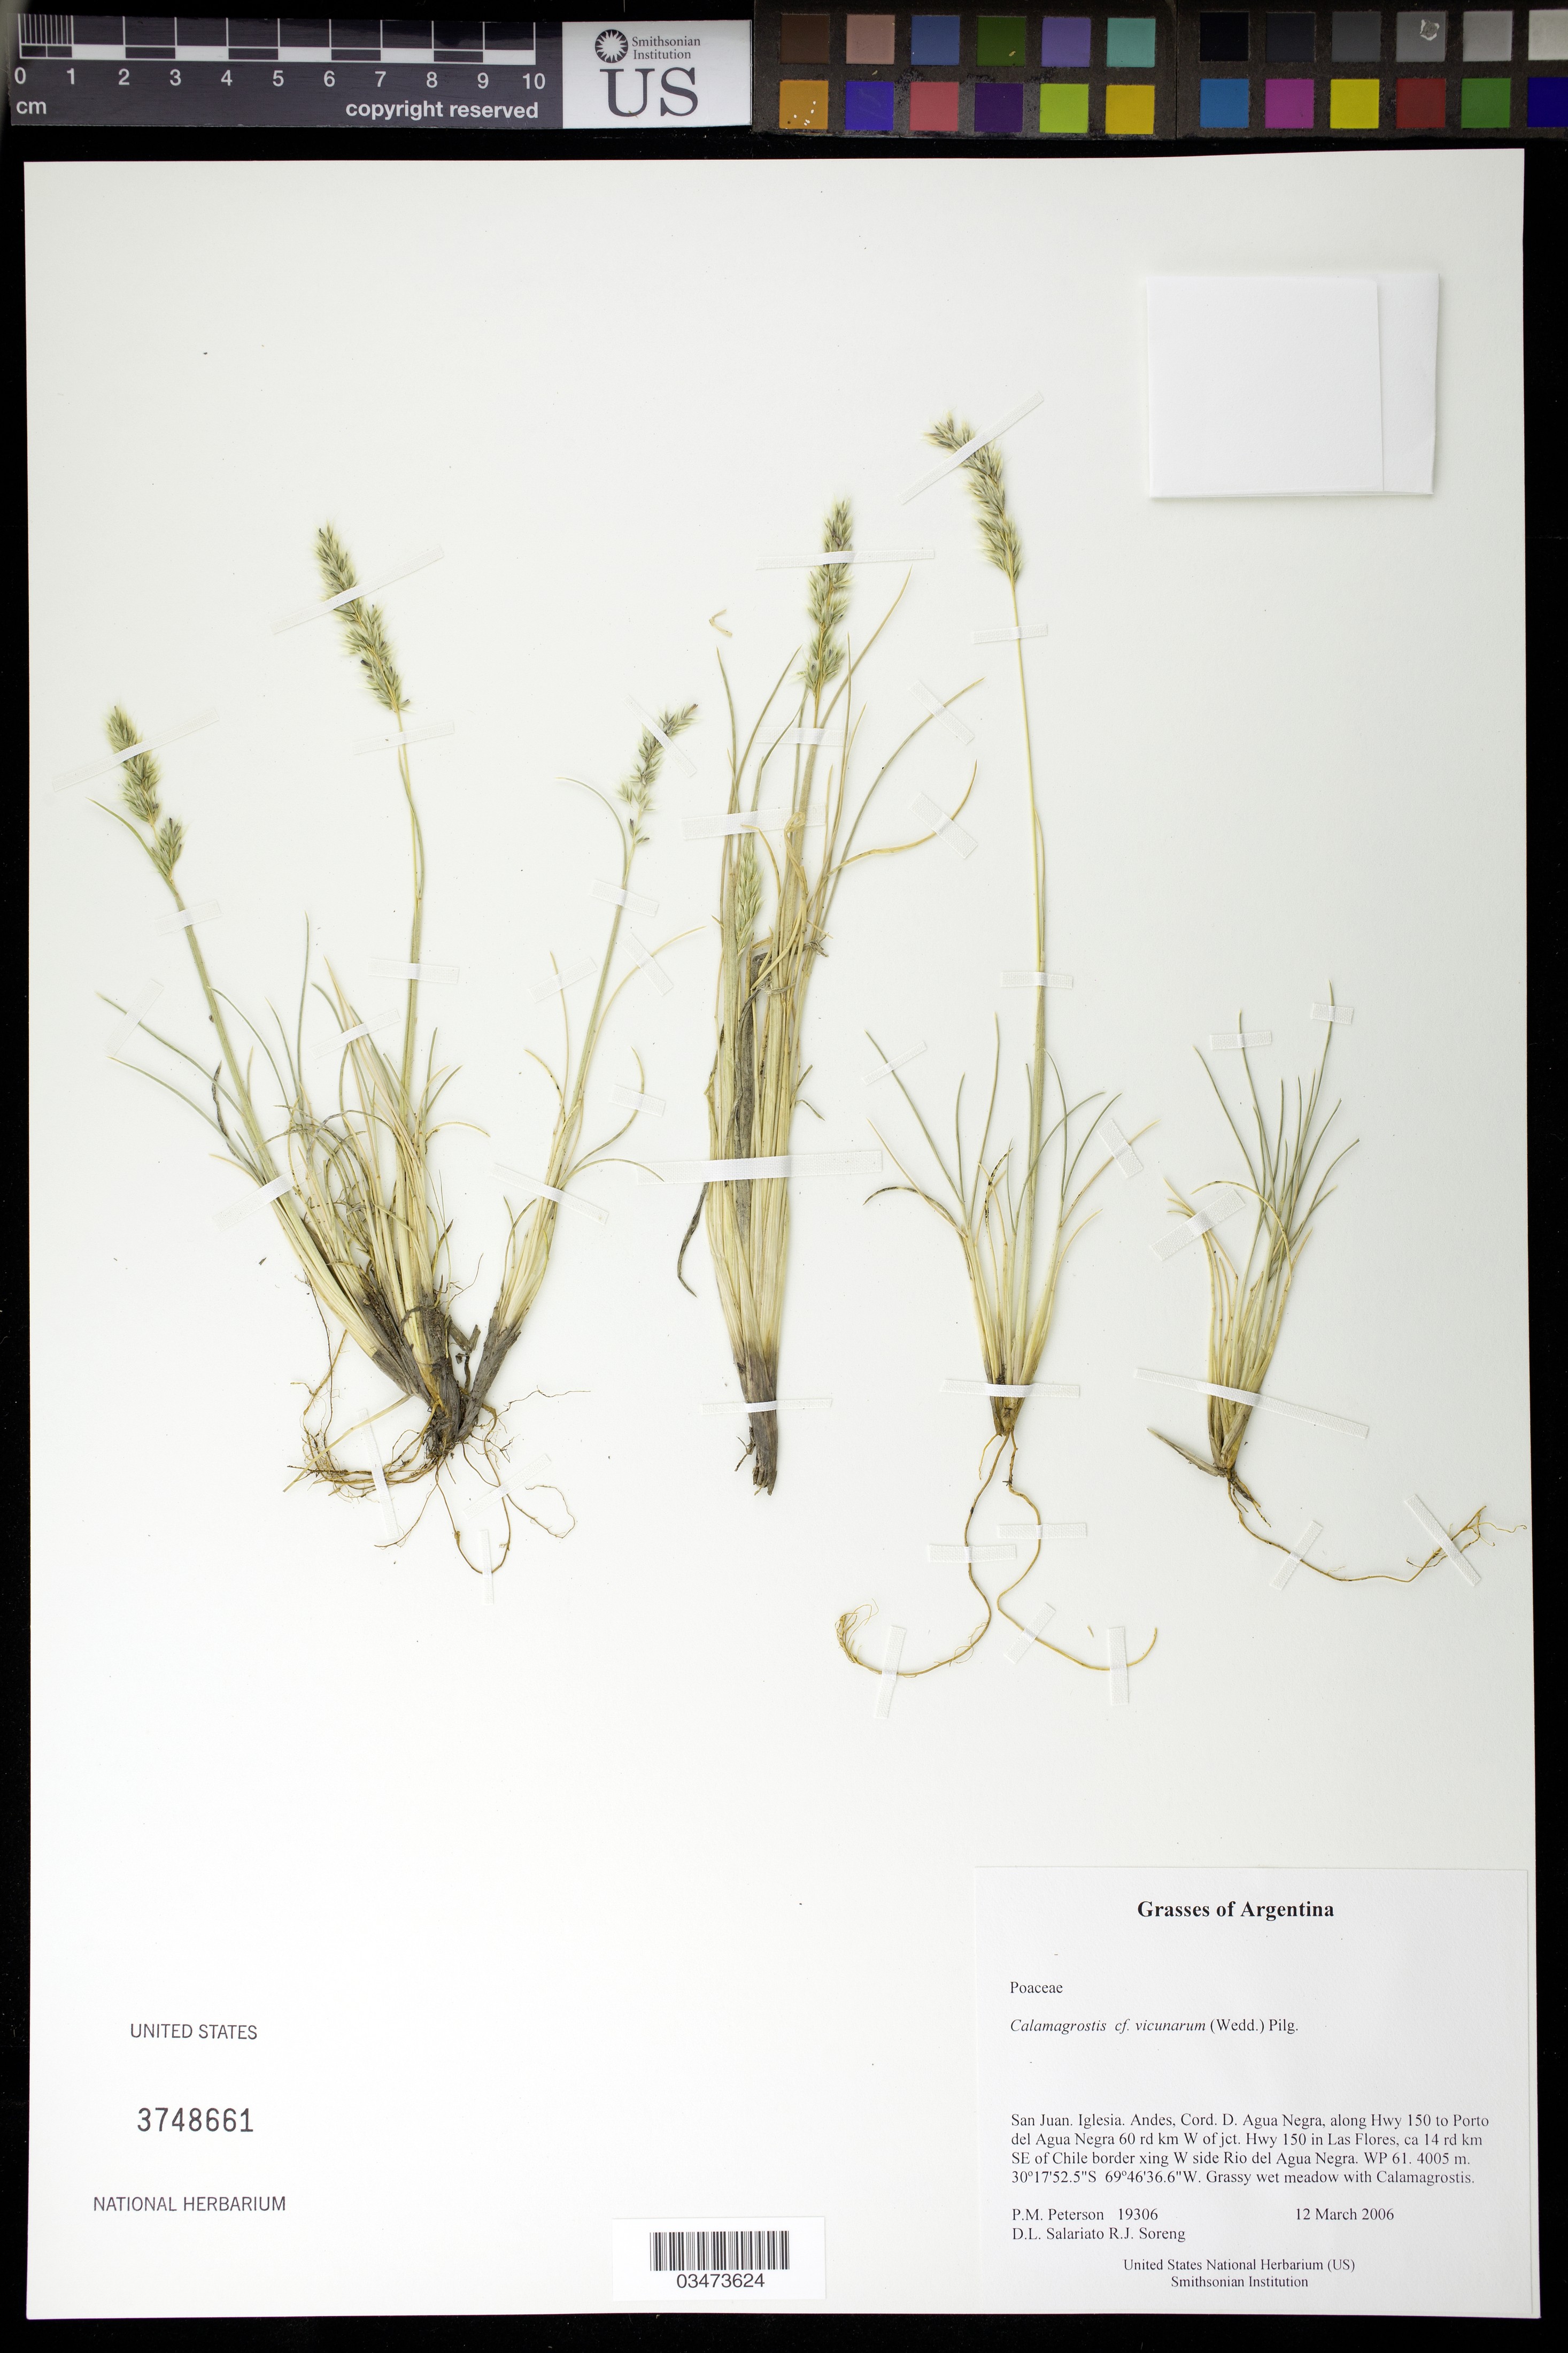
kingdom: Plantae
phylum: Tracheophyta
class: Liliopsida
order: Poales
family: Poaceae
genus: Cinnagrostis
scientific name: Cinnagrostis curvula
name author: (Wedd.) P.M. Peterson et al.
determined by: Soreng, Robert J., Research Associate (BOT), Smithsonian Institution - National Museum of Natural History (UNITED STATES)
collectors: P. M. Peterson, R. J. Soreng, D. Salariato & A. Panizza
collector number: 19306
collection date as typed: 12 Mar 2006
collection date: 2006-03-12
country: Argentina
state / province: San Juan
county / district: Iglesia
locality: Andes, Cord. D. Agua Negra, along Hwy 150 to Porto del Agua Negra 60 rd km W of jct. Hwy 150 in Las Flores, ca 14 rd km SE of Chile border xing W side Rio del Agua Negra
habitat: Grassy wet meadow with Calamagrostis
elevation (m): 4005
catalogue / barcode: US 3748661